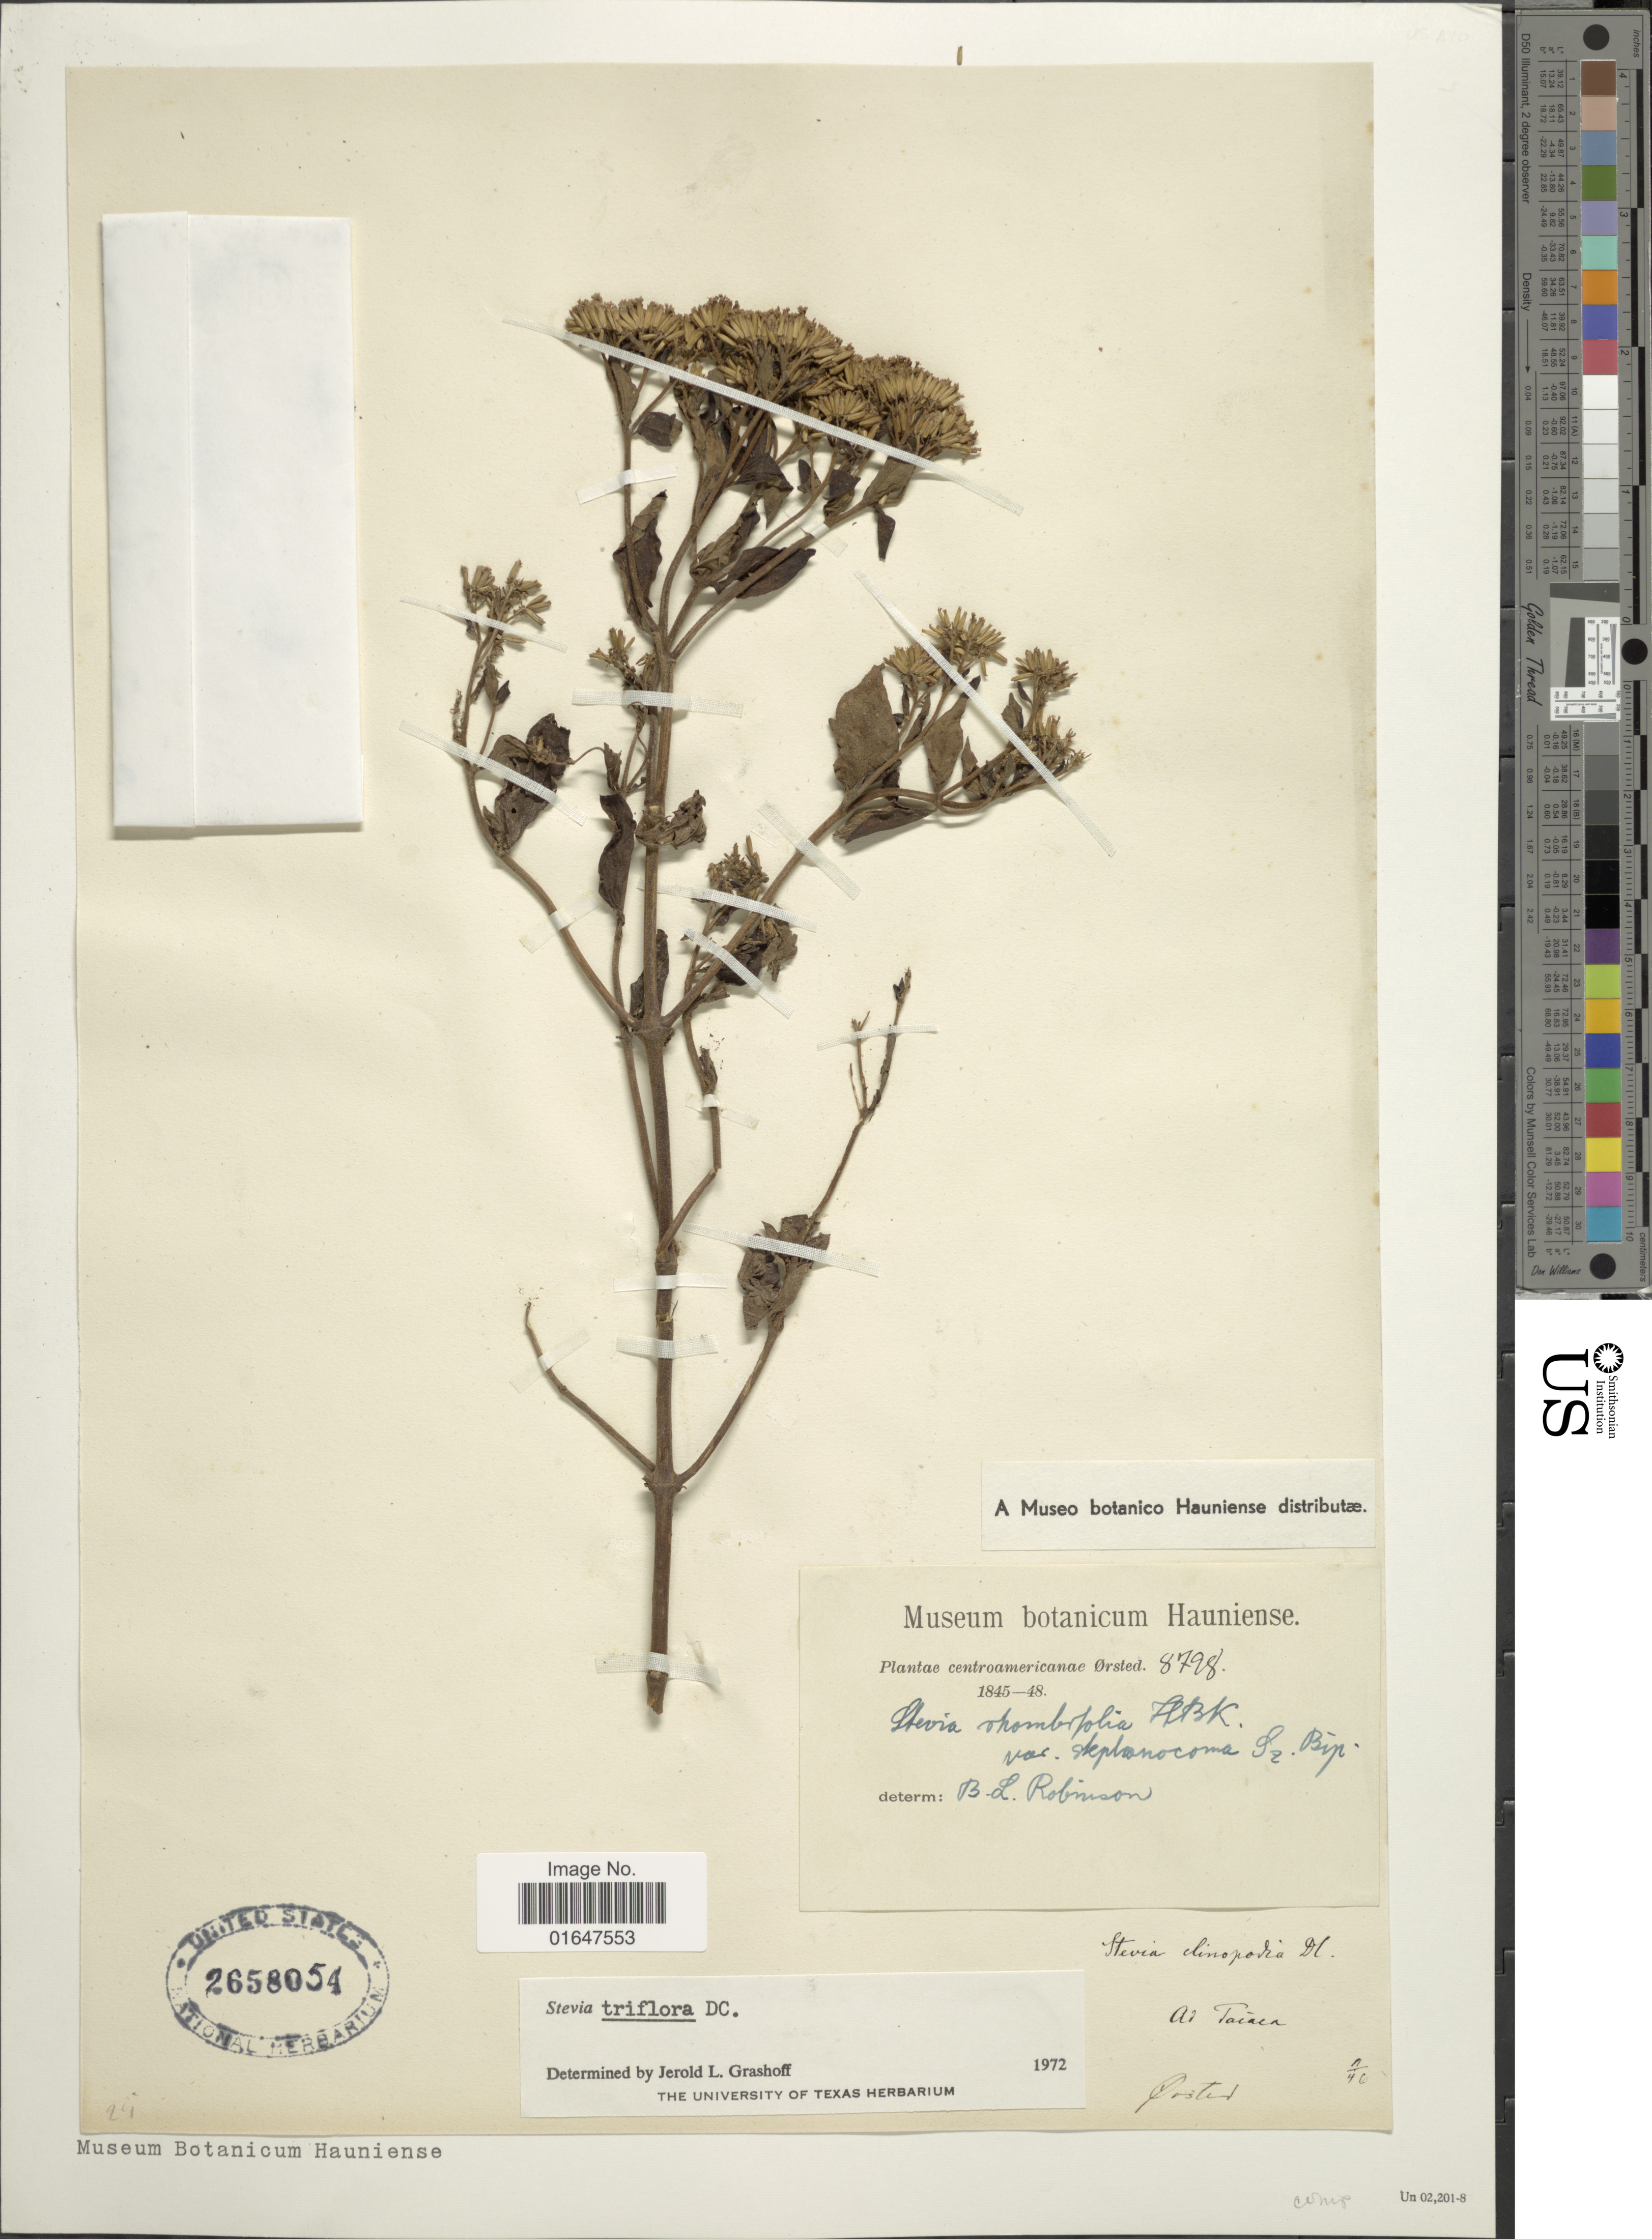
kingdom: Plantae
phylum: Tracheophyta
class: Magnoliopsida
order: Asterales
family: Asteraceae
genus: Stevia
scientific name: Stevia triflora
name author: DC.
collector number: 8728*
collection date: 1846-11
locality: Centroamericanae Orsted, ad Taiaca [interpreted]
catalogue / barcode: US 2658054